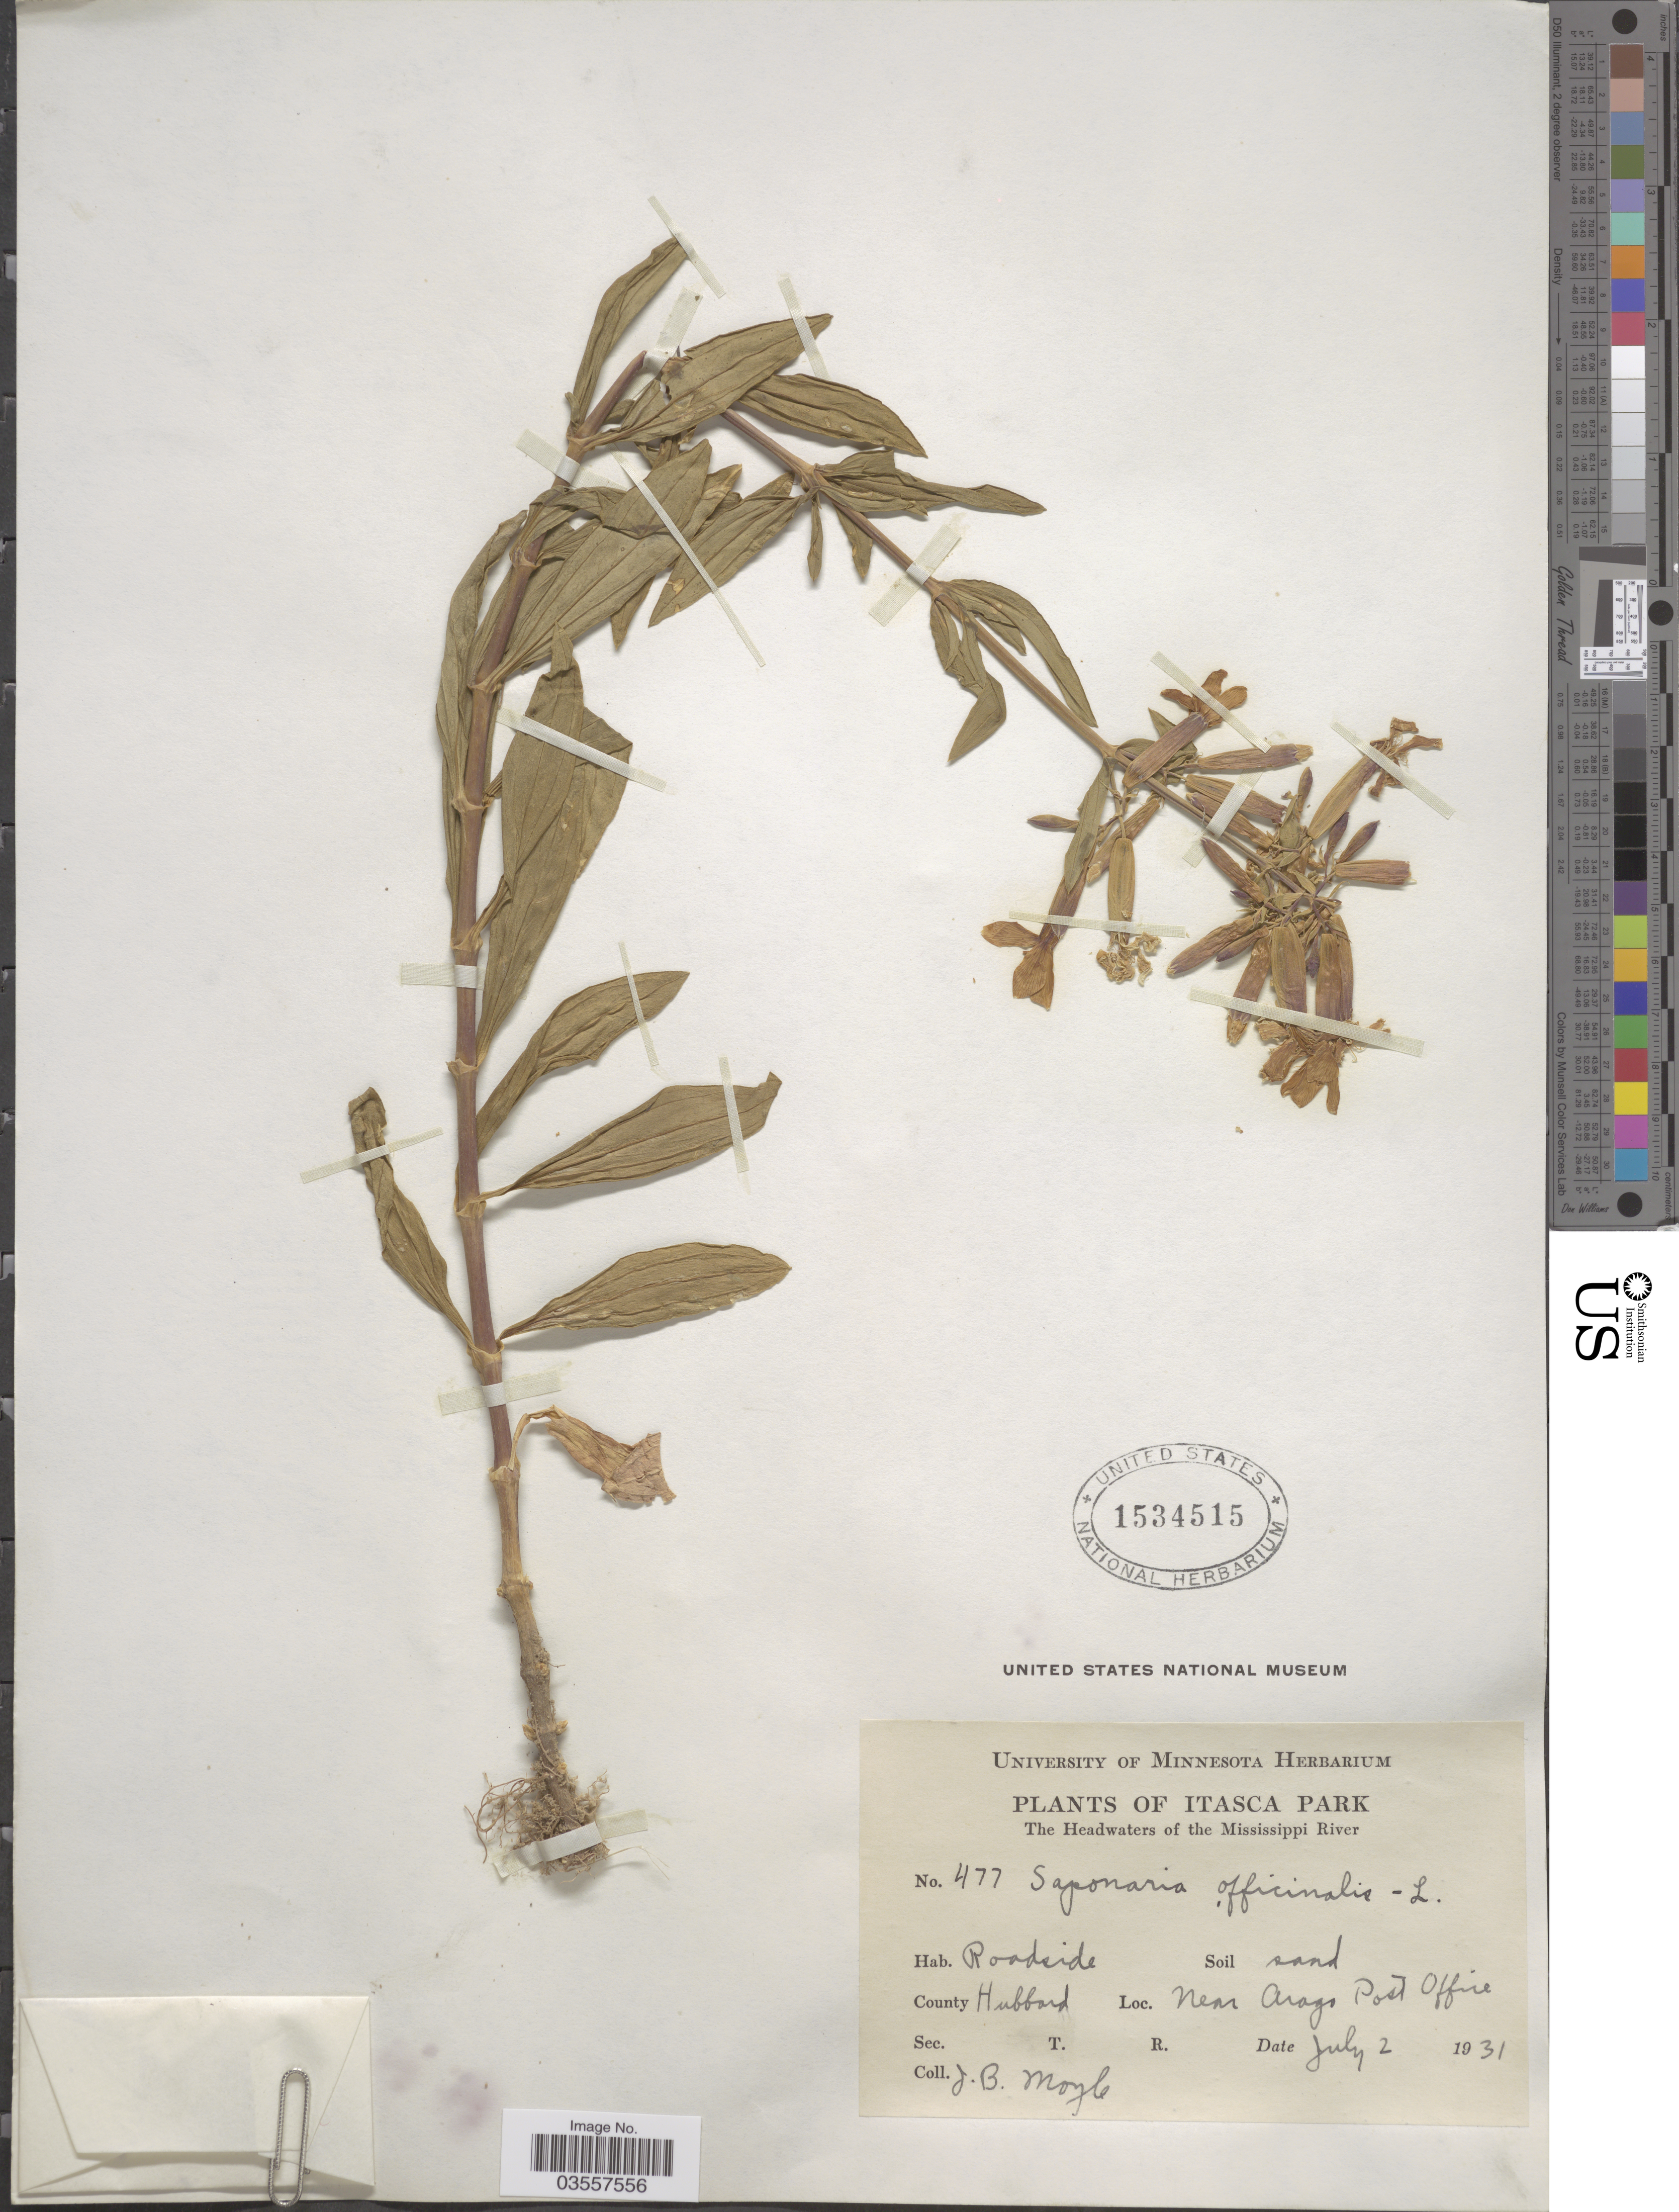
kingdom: Plantae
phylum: Tracheophyta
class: Magnoliopsida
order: Caryophyllales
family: Caryophyllaceae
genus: Saponaria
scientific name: Saponaria officinalis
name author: L.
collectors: J. Moyle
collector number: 477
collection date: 1931-07-02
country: United States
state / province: Minnesota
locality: Itasca Park. The Headwaters of the Mississippi River. County Hubbard, near Arago Post Office.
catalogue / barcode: US 1534515